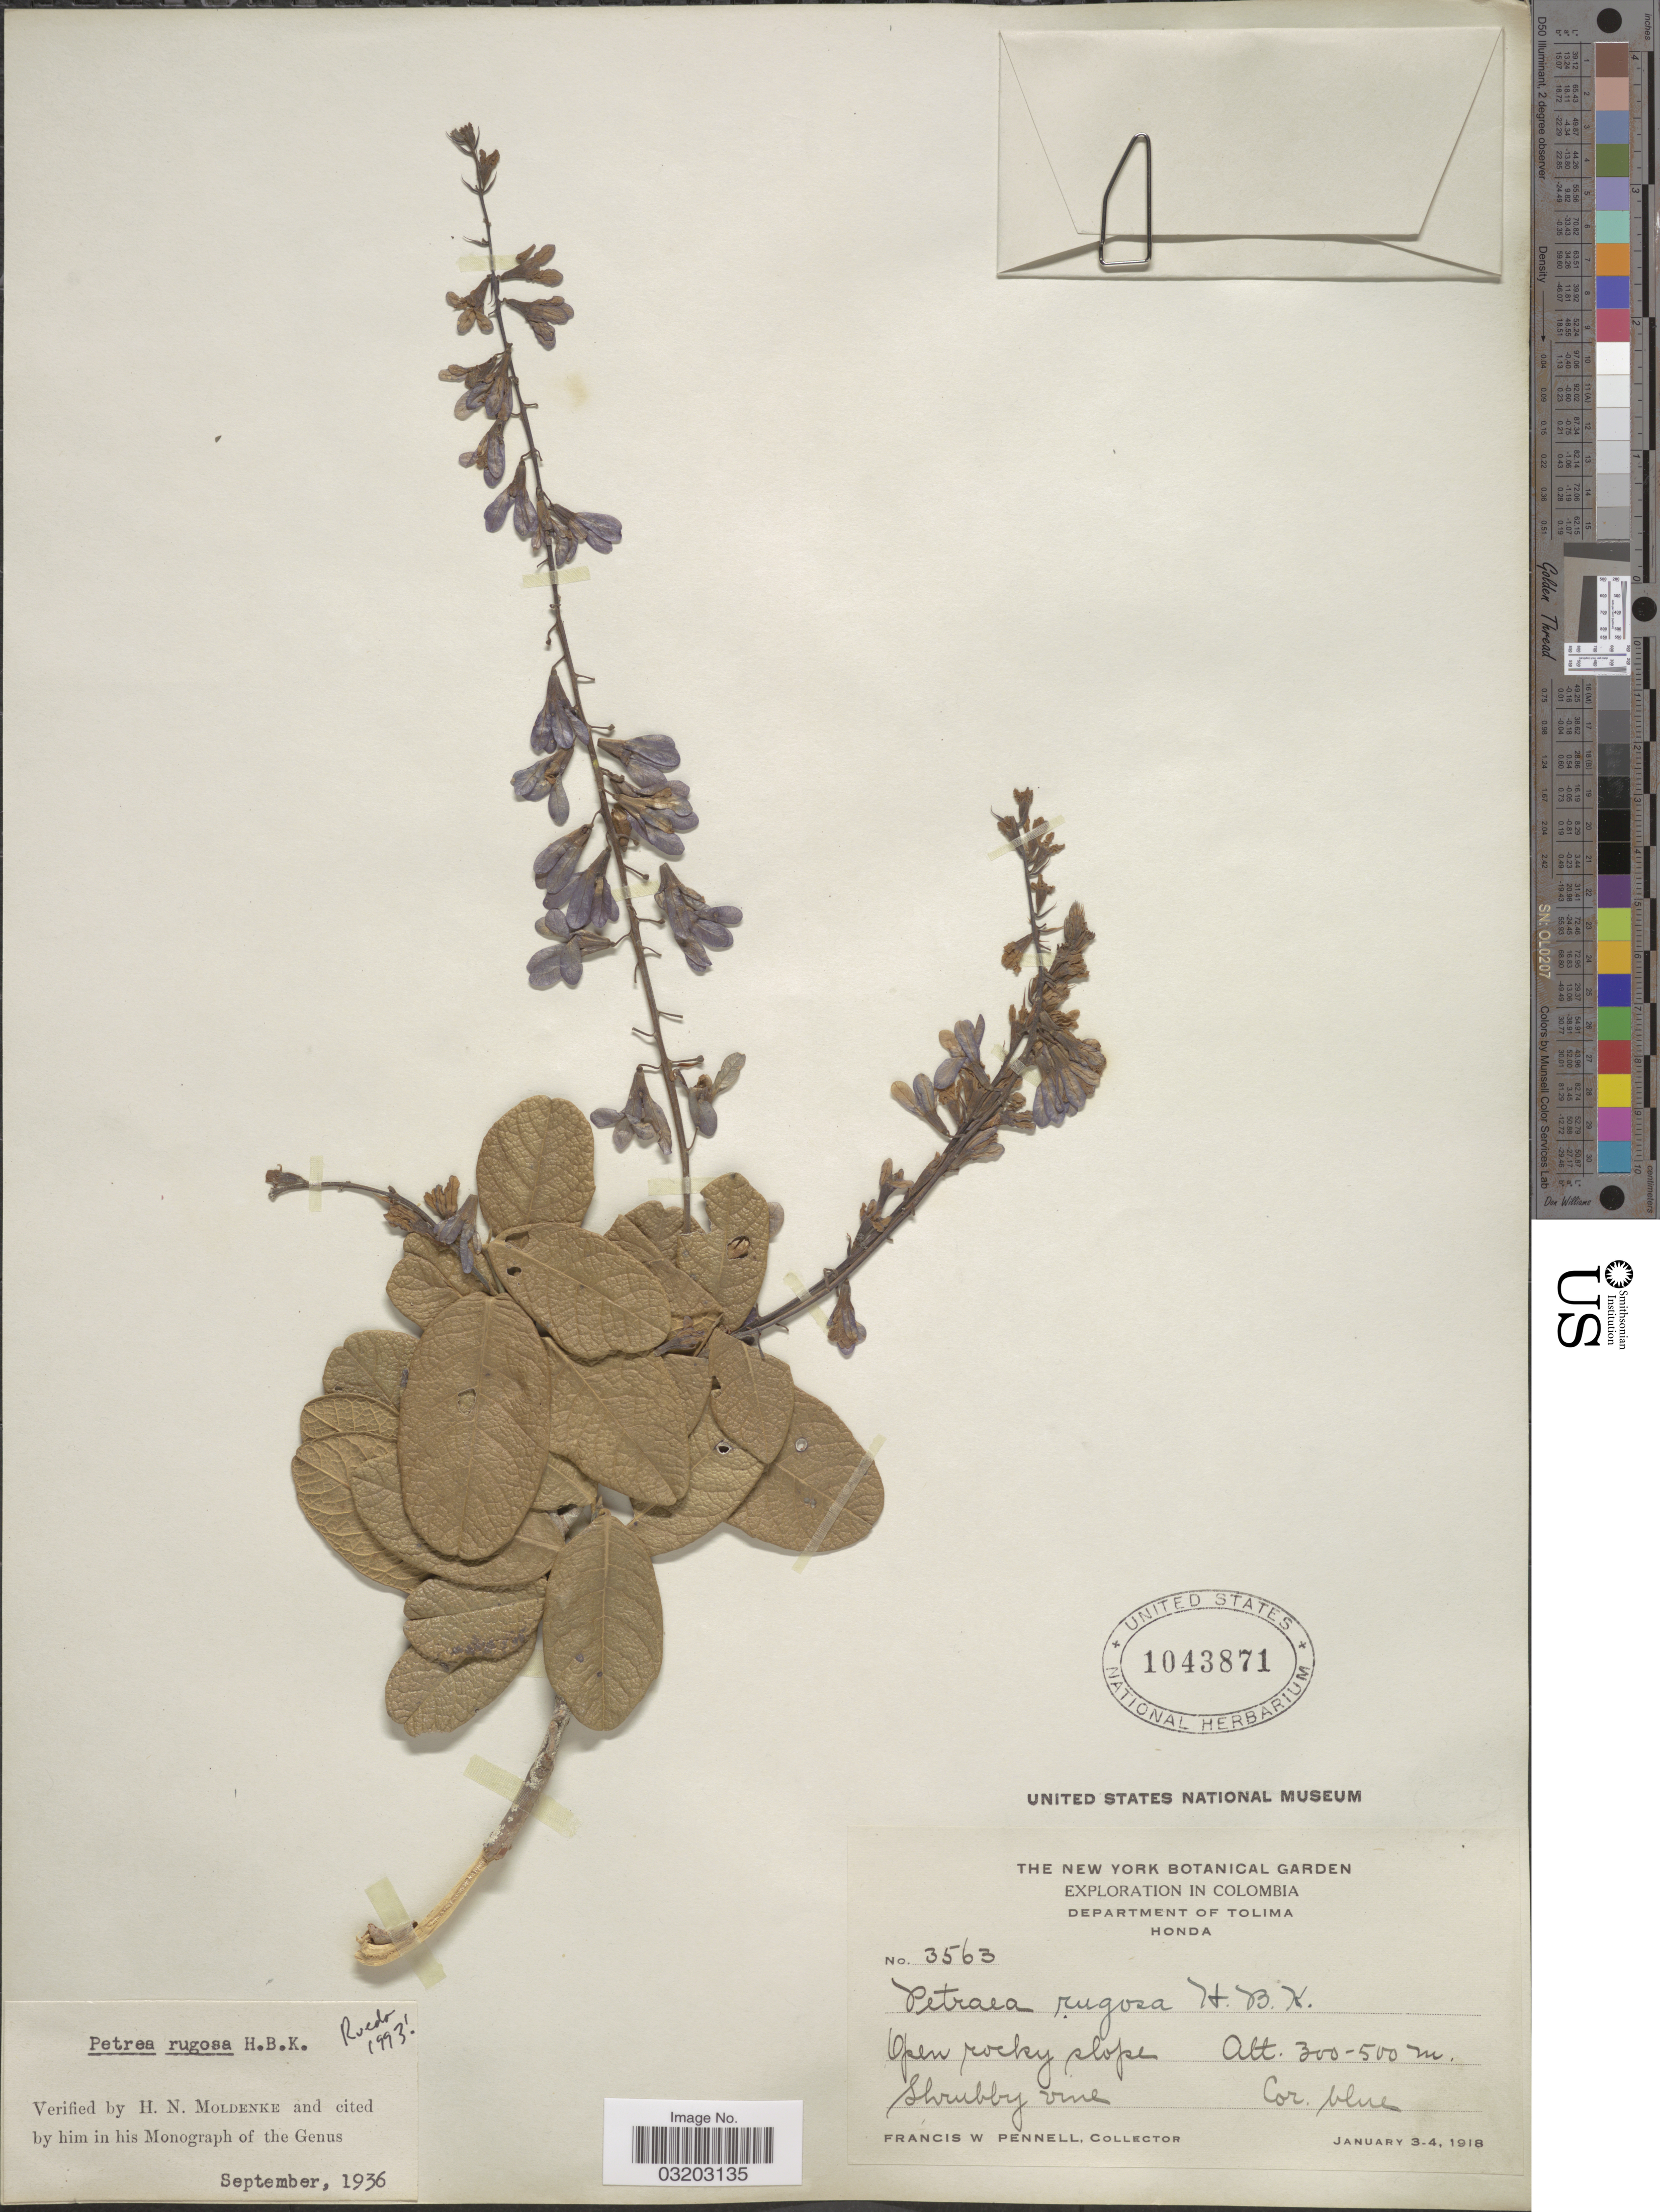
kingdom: Plantae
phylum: Tracheophyta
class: Magnoliopsida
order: Lamiales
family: Verbenaceae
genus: Petrea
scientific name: Petrea rugosa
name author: Kunth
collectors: F. W. Pennell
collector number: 3563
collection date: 1918-01-03/1918-01-04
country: Colombia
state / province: Tolima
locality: Department of Tolima. Honda.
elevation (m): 300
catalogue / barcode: US 1043871